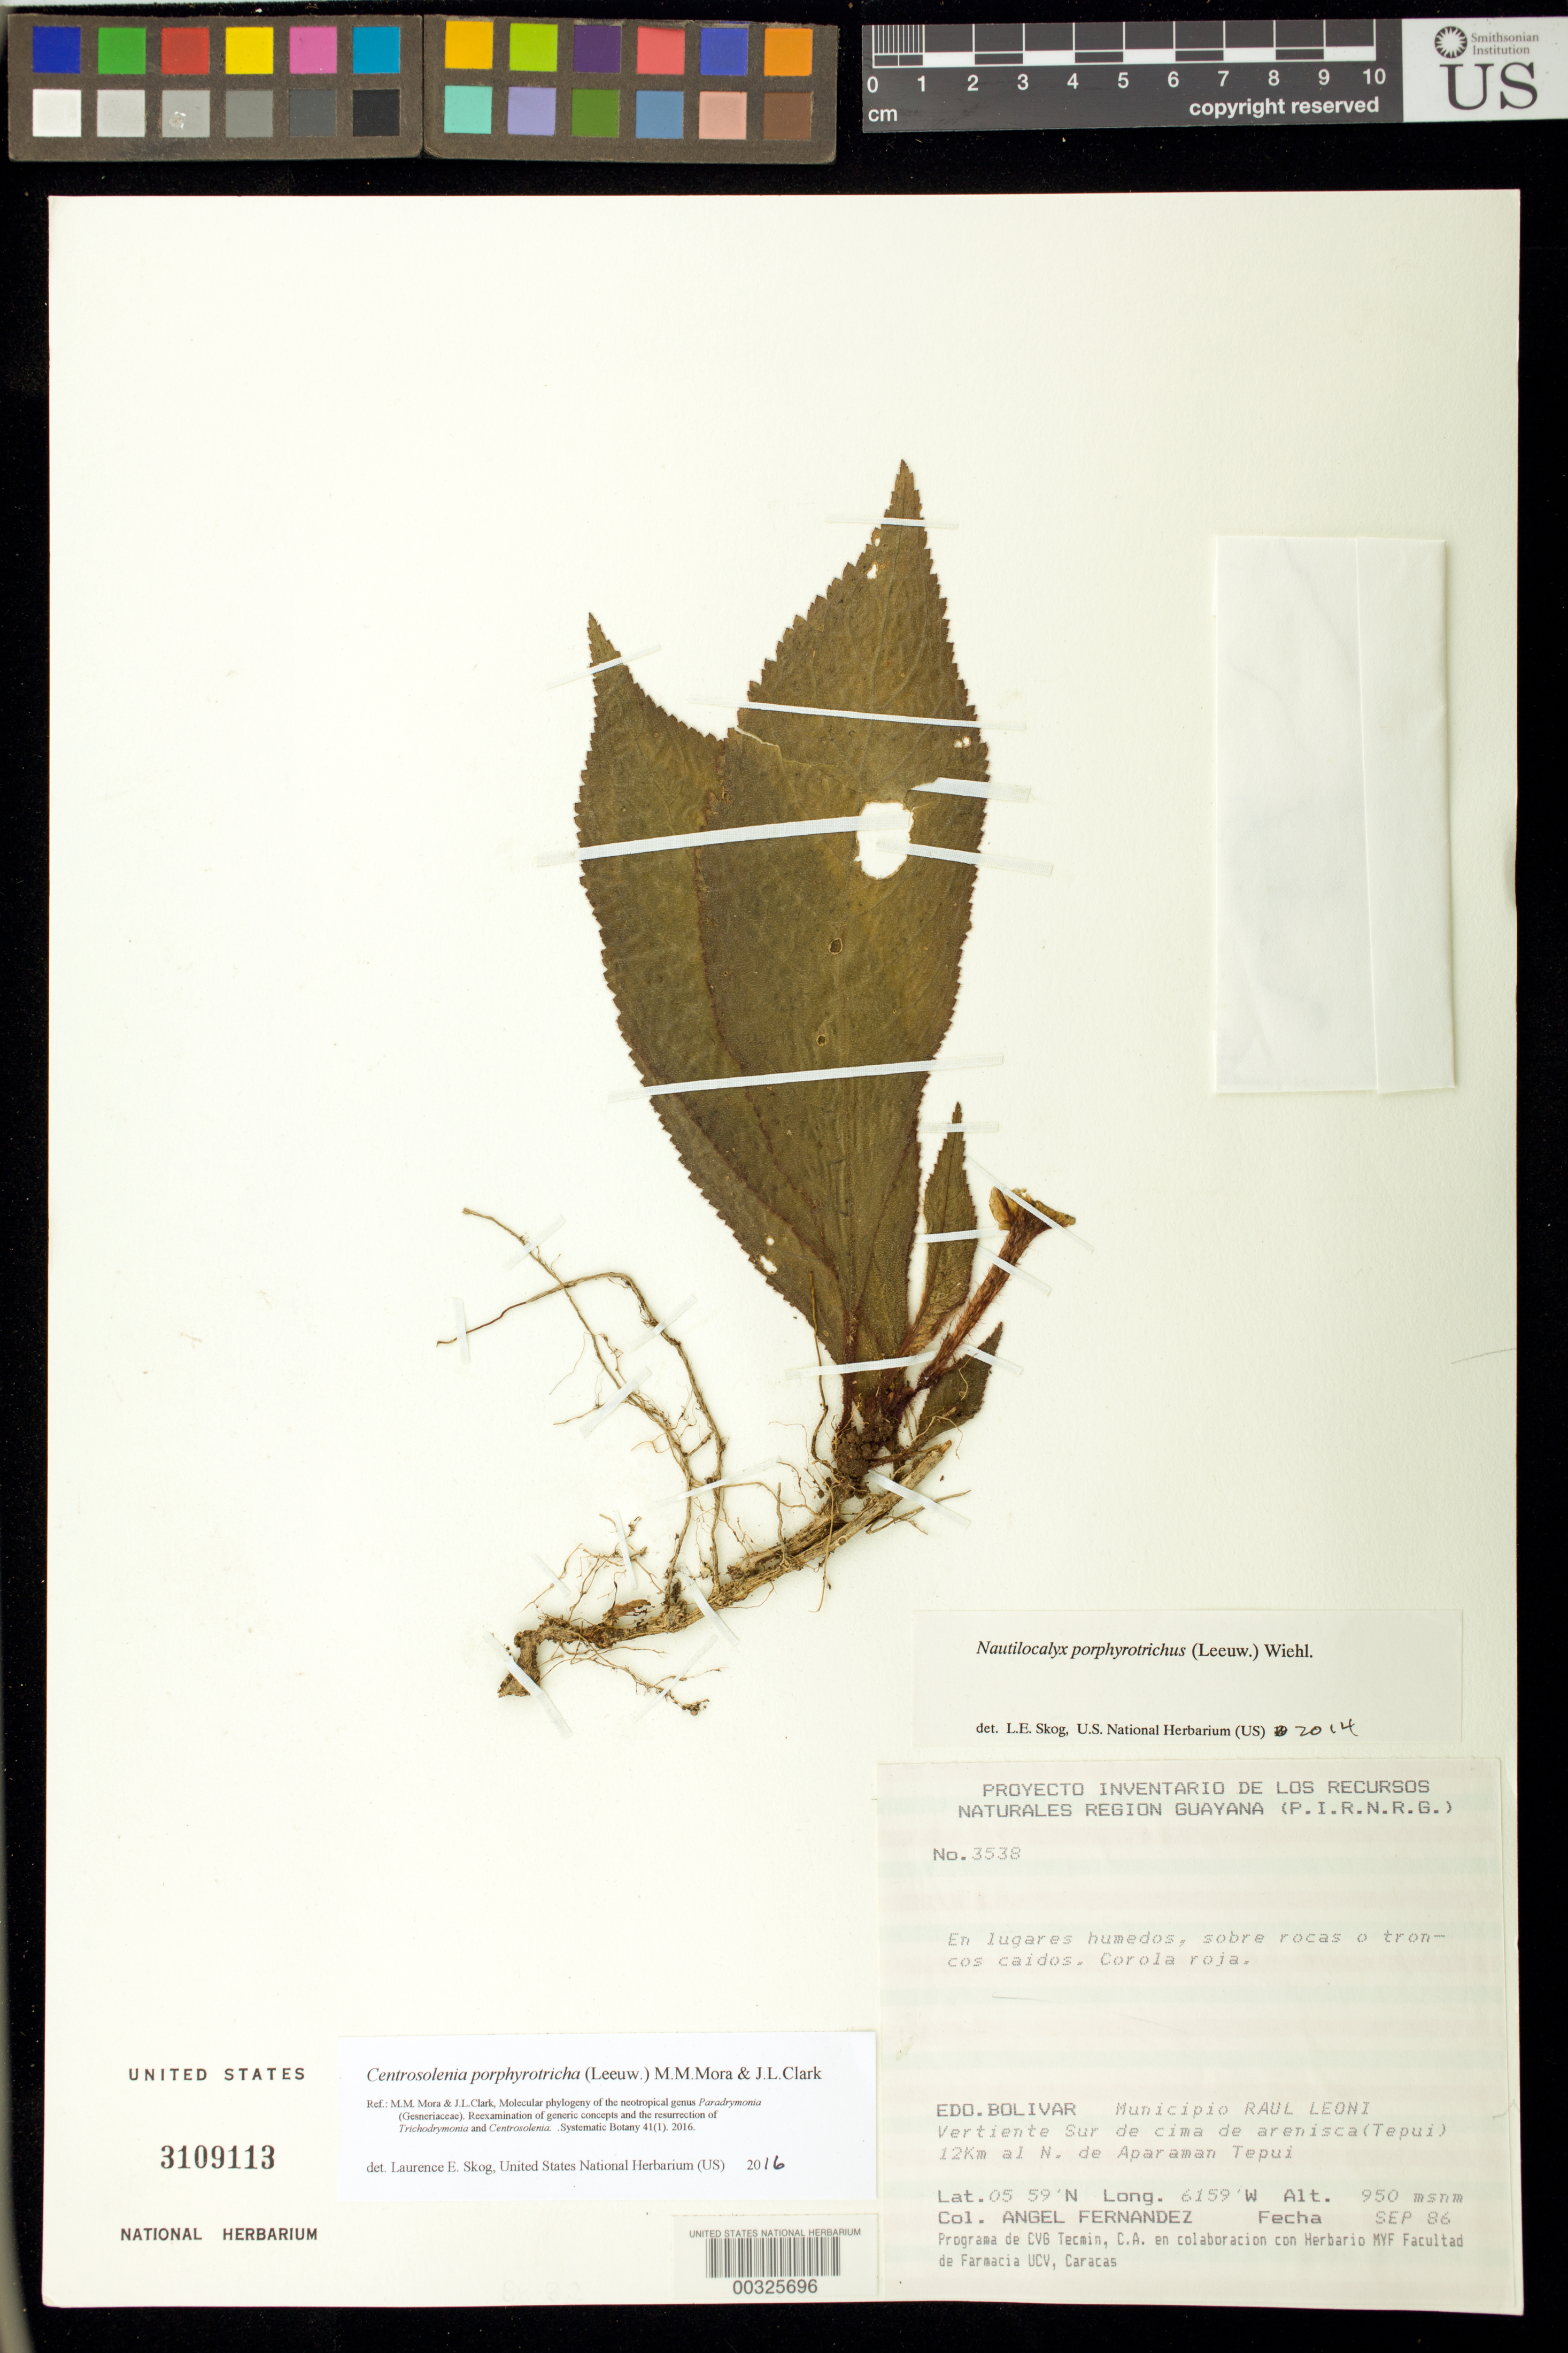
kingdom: Plantae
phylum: Tracheophyta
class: Magnoliopsida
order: Lamiales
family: Gesneriaceae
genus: Centrosolenia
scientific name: Centrosolenia porphyrotricha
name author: (Leeuw.) M.M. Mora & J.L. Clark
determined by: Skog, Laurence E.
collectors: A. Fernández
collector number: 3538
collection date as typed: Sep 1986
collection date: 1986-09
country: Venezuela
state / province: Bolívar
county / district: Angostura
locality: Mun. of Raúl Leoni [=Angostura], S slope of Cima de Arenisca (tepui), 12 km N of Aparaman tepui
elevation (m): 950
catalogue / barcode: US 3109113